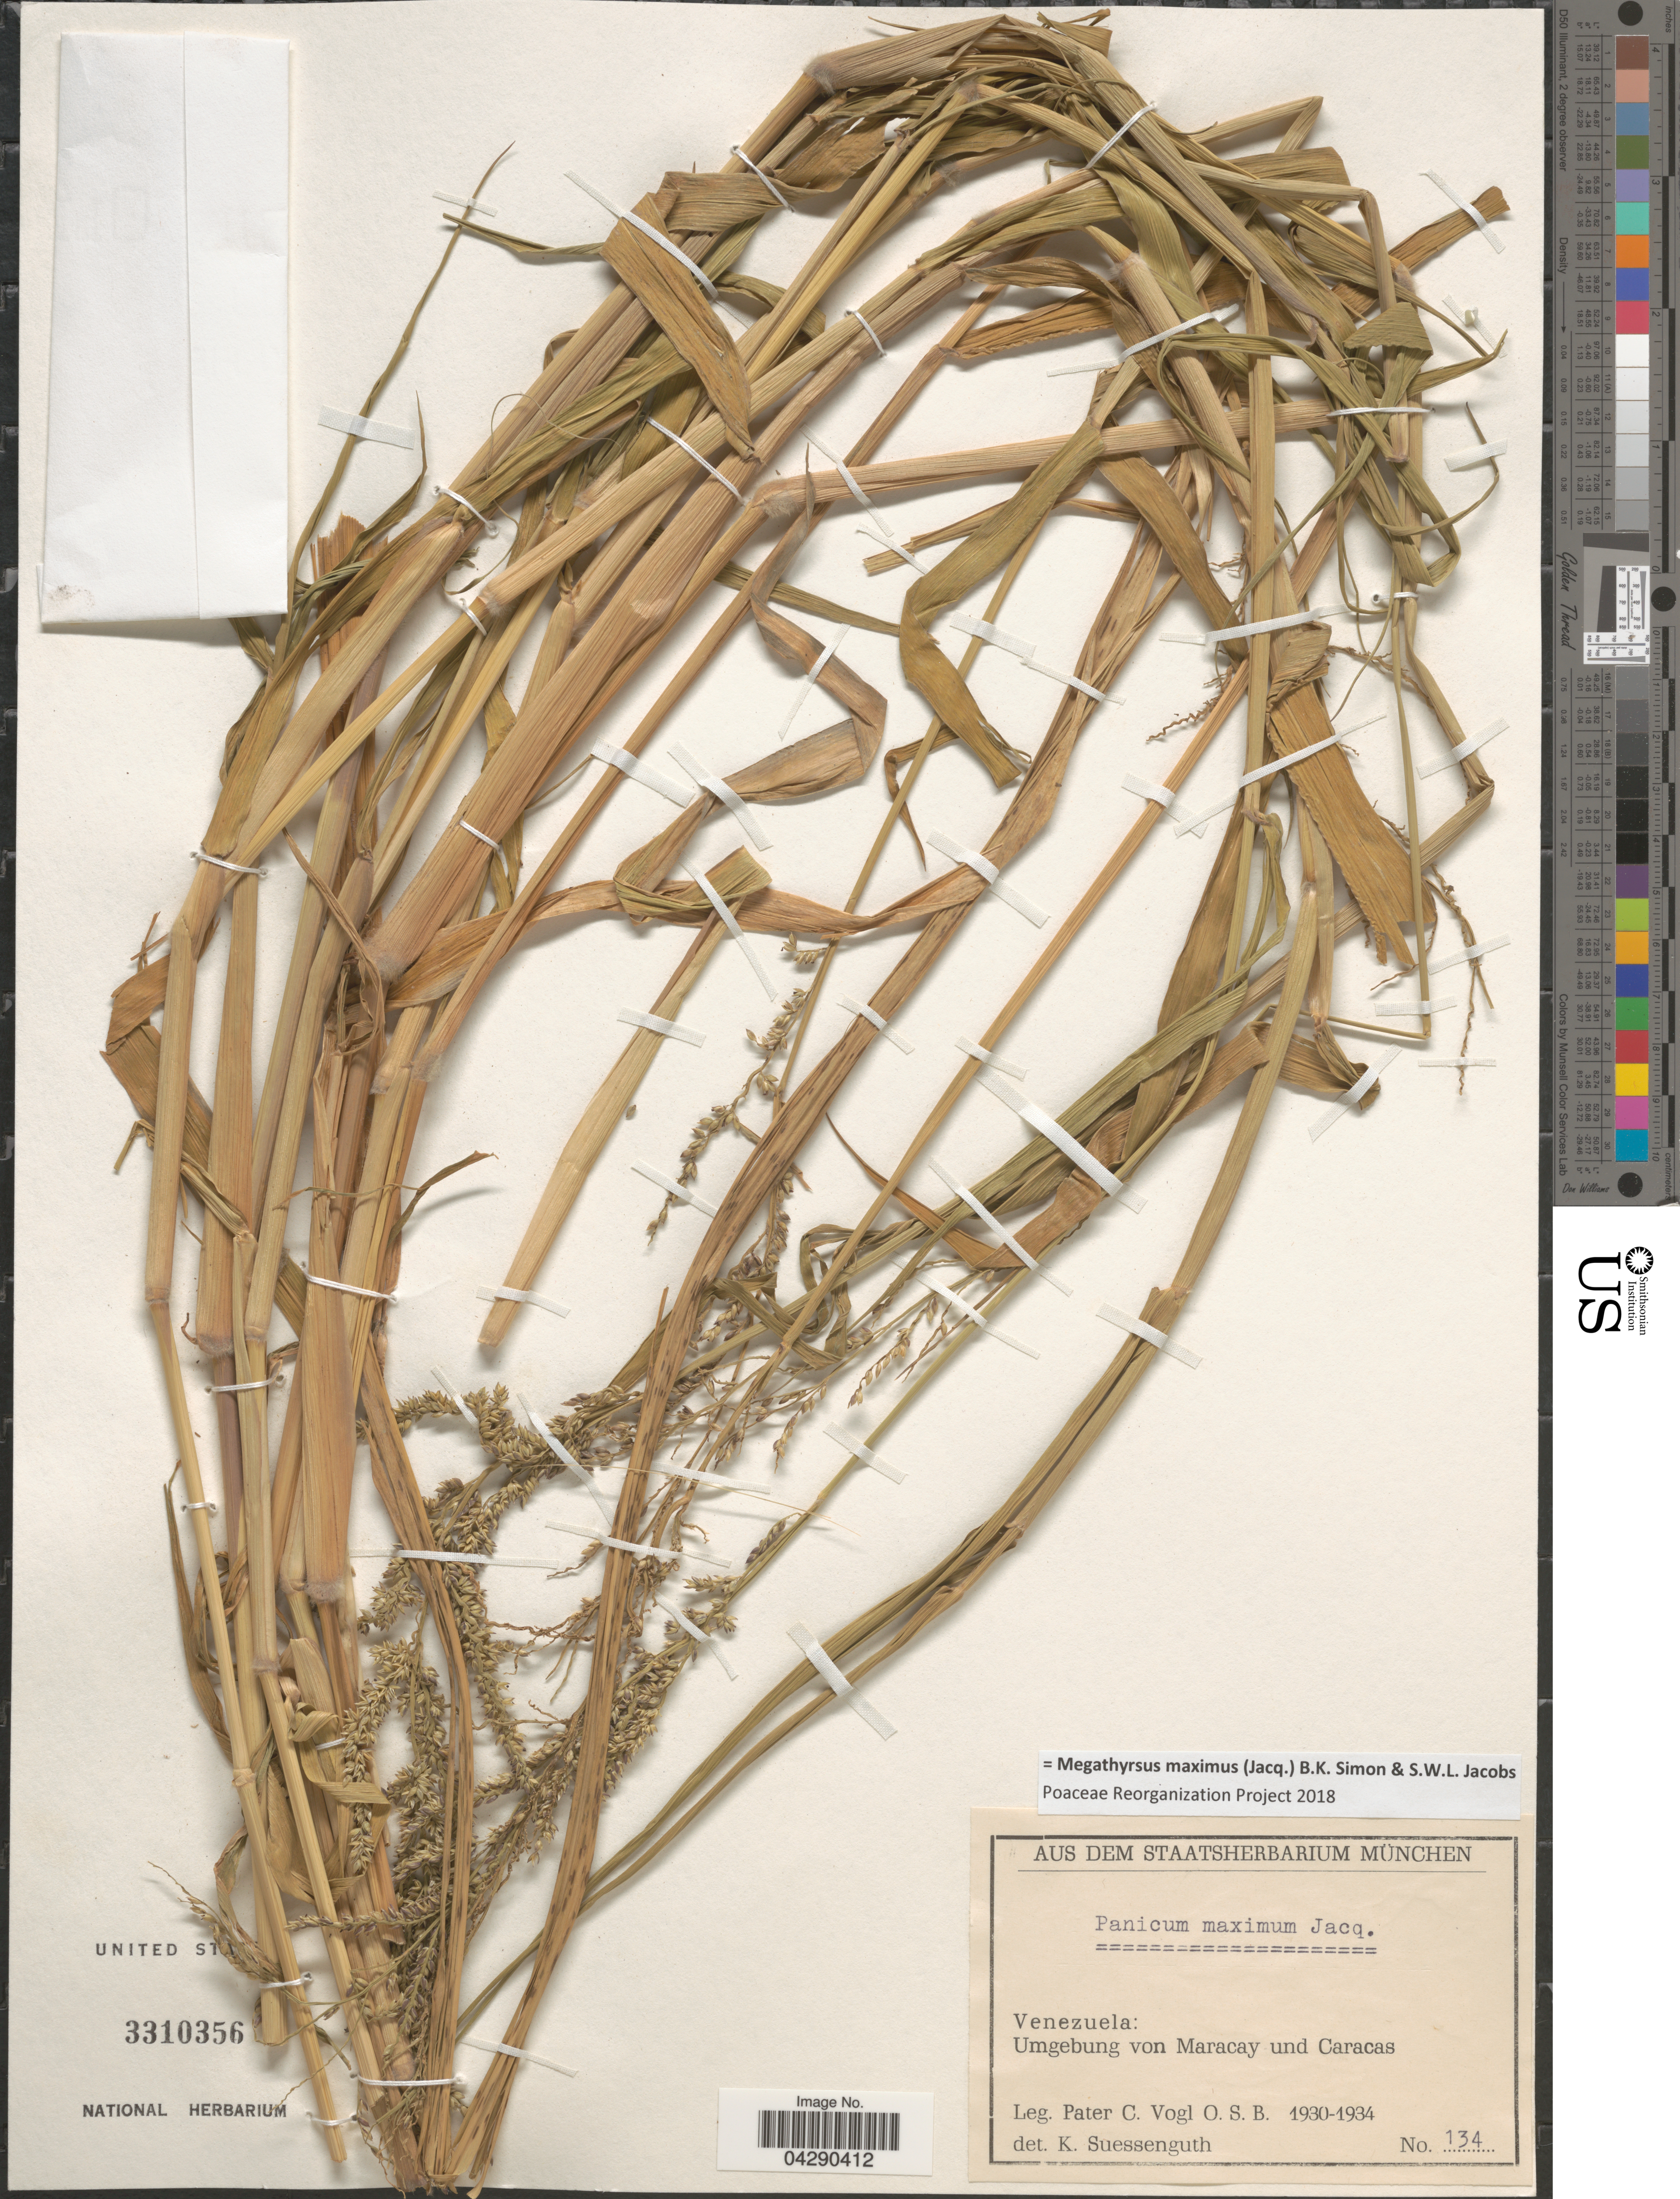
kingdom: Plantae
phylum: Tracheophyta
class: Liliopsida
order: Poales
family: Poaceae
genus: Megathyrsus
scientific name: Megathyrsus maximus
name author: (Jacq.) B.K. Simon & S.W.L. Jacobs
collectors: P. Vogl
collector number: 134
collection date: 1930/1934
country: Venezuela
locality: Umgebung von Maracay und Caracas.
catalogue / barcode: US 3310356